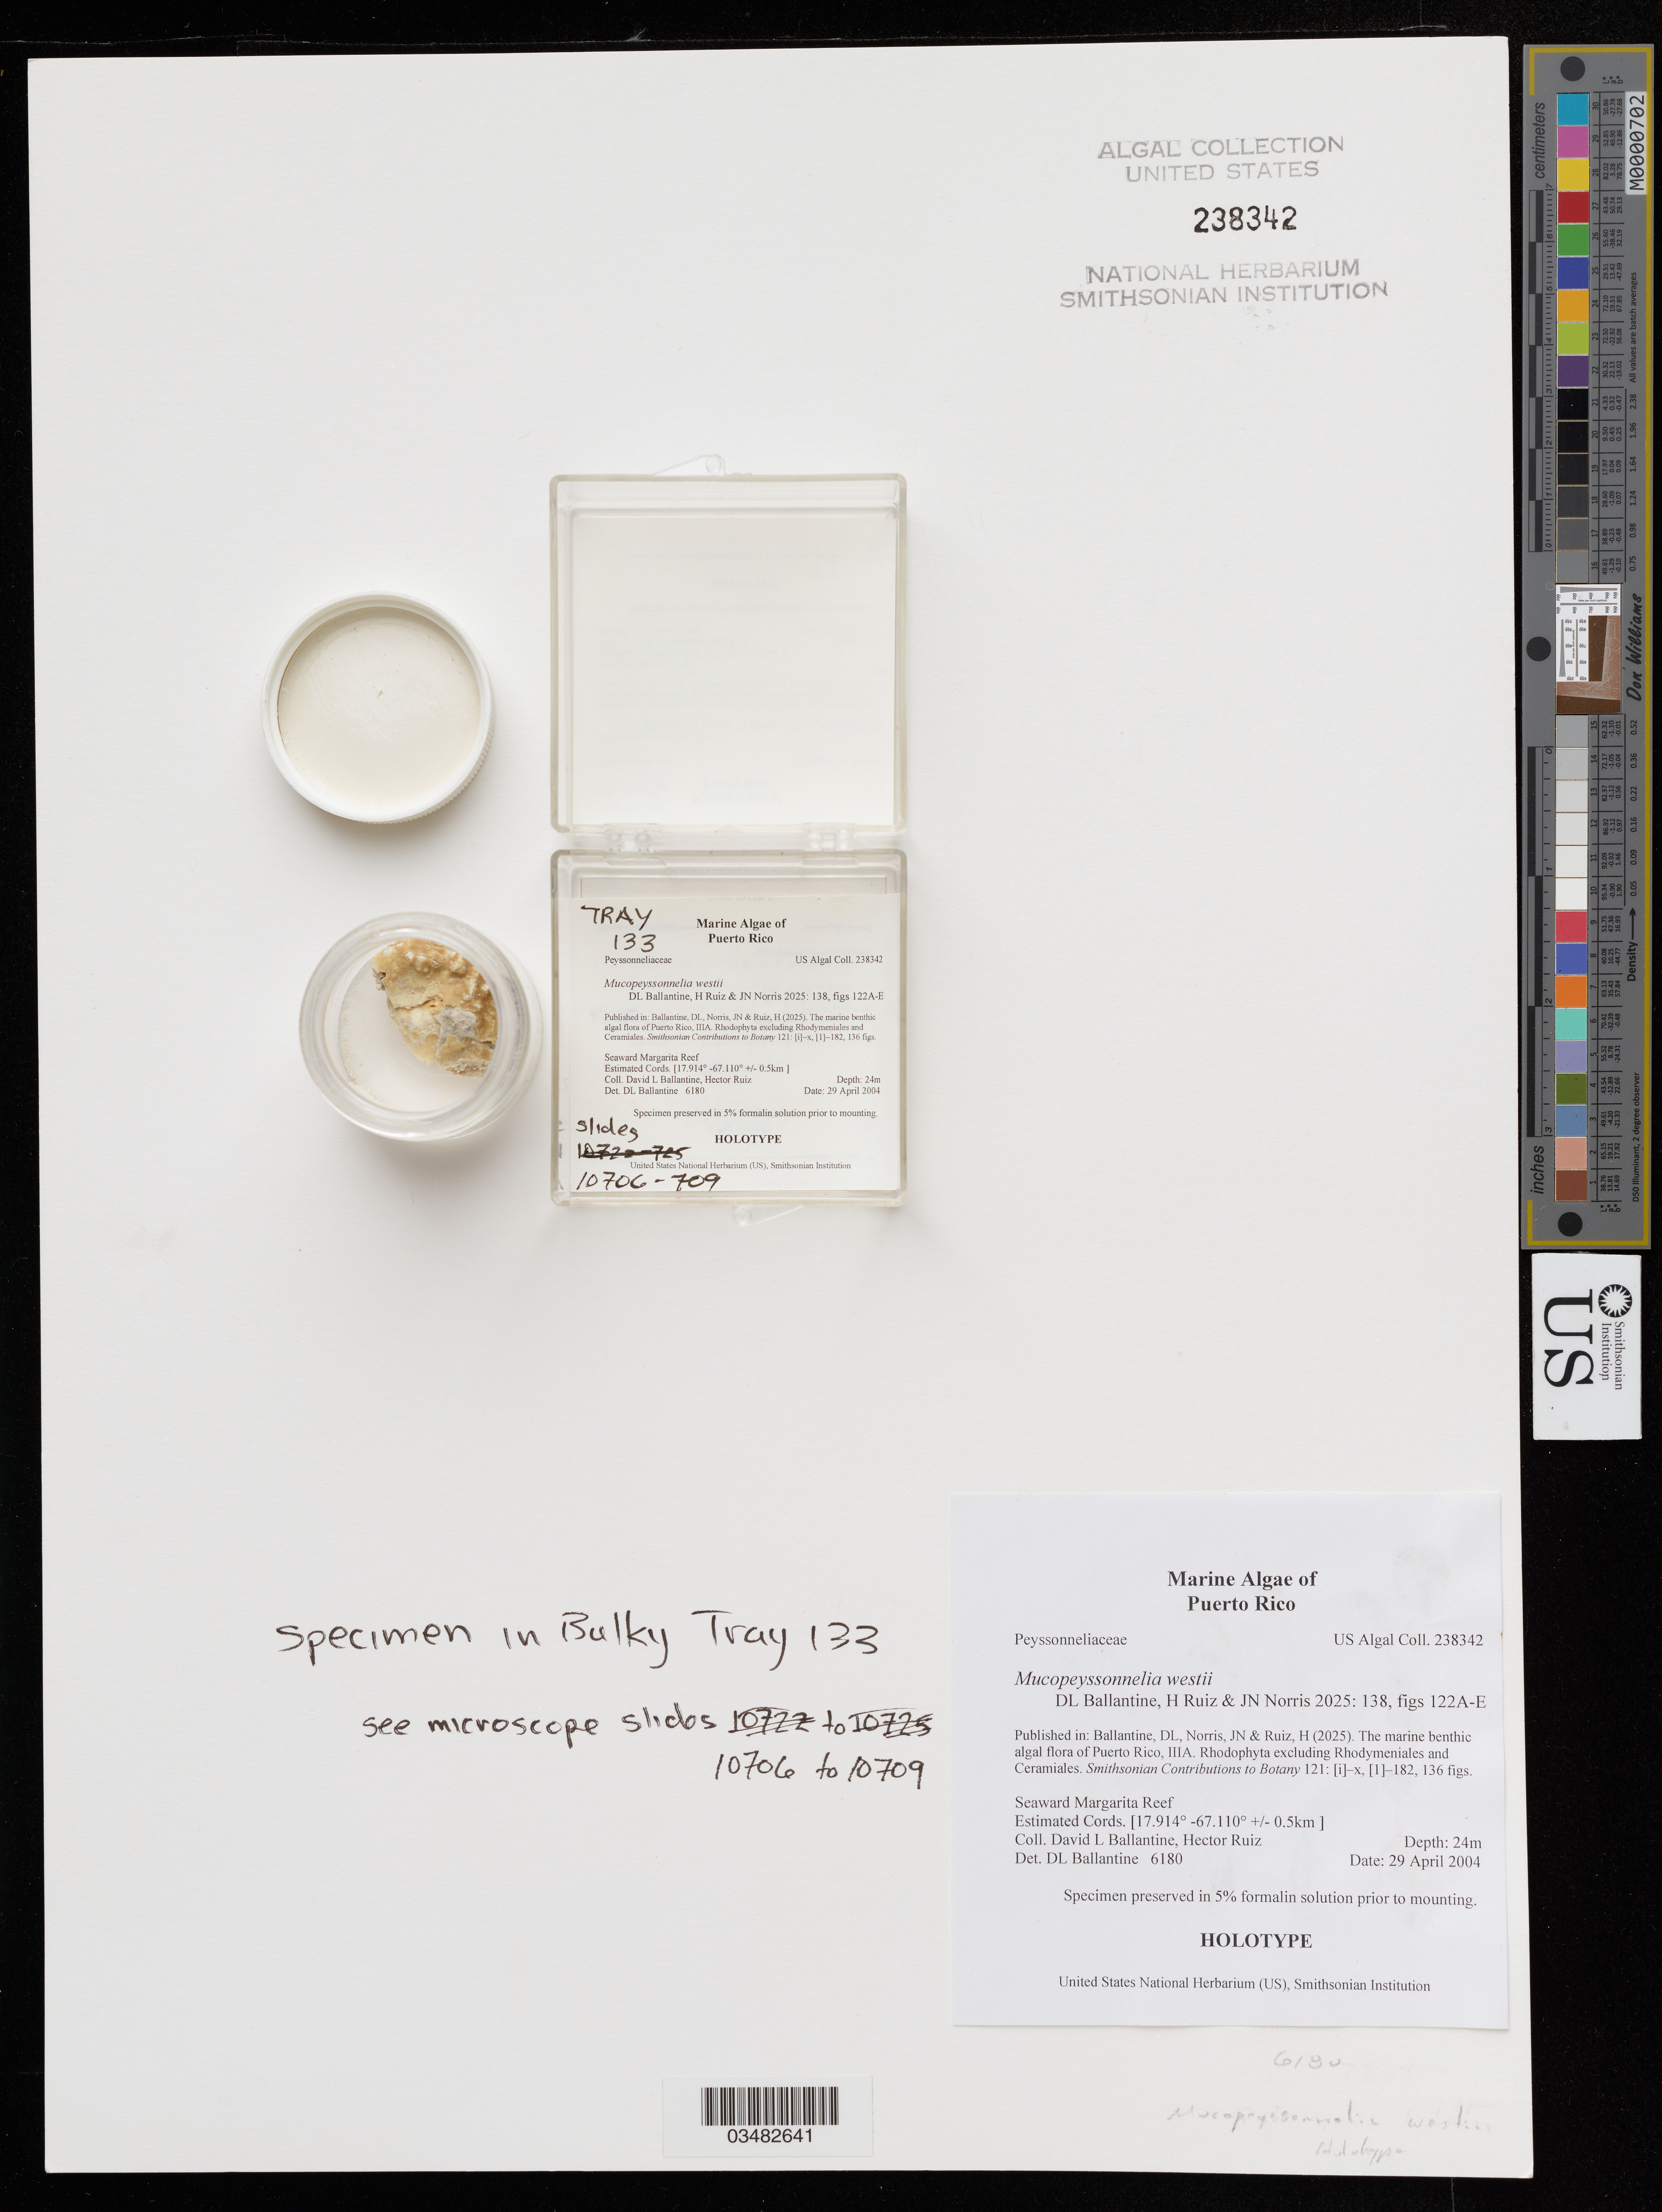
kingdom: Plantae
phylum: Rhodophyta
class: Florideophyceae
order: Peyssonneliales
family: Peyssonneliaceae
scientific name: Mucopeyssonnelia westii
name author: D.L.Ballantine et al.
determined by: Ballantine, D. L.; Ruiz, Hector J.; Norris, James N.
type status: Holotype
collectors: D.L. Ballantine & H. Ruiz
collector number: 6180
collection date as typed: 29 April 2004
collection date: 2004-04-29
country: Puerto Rico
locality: Seaward Margarita Reef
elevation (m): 24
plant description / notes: Specimen preserved in 5% formalin solution prior to mounting. Located in Bulky Tray 133.; See Microscope Slides 10706 to 10709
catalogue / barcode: US 238342